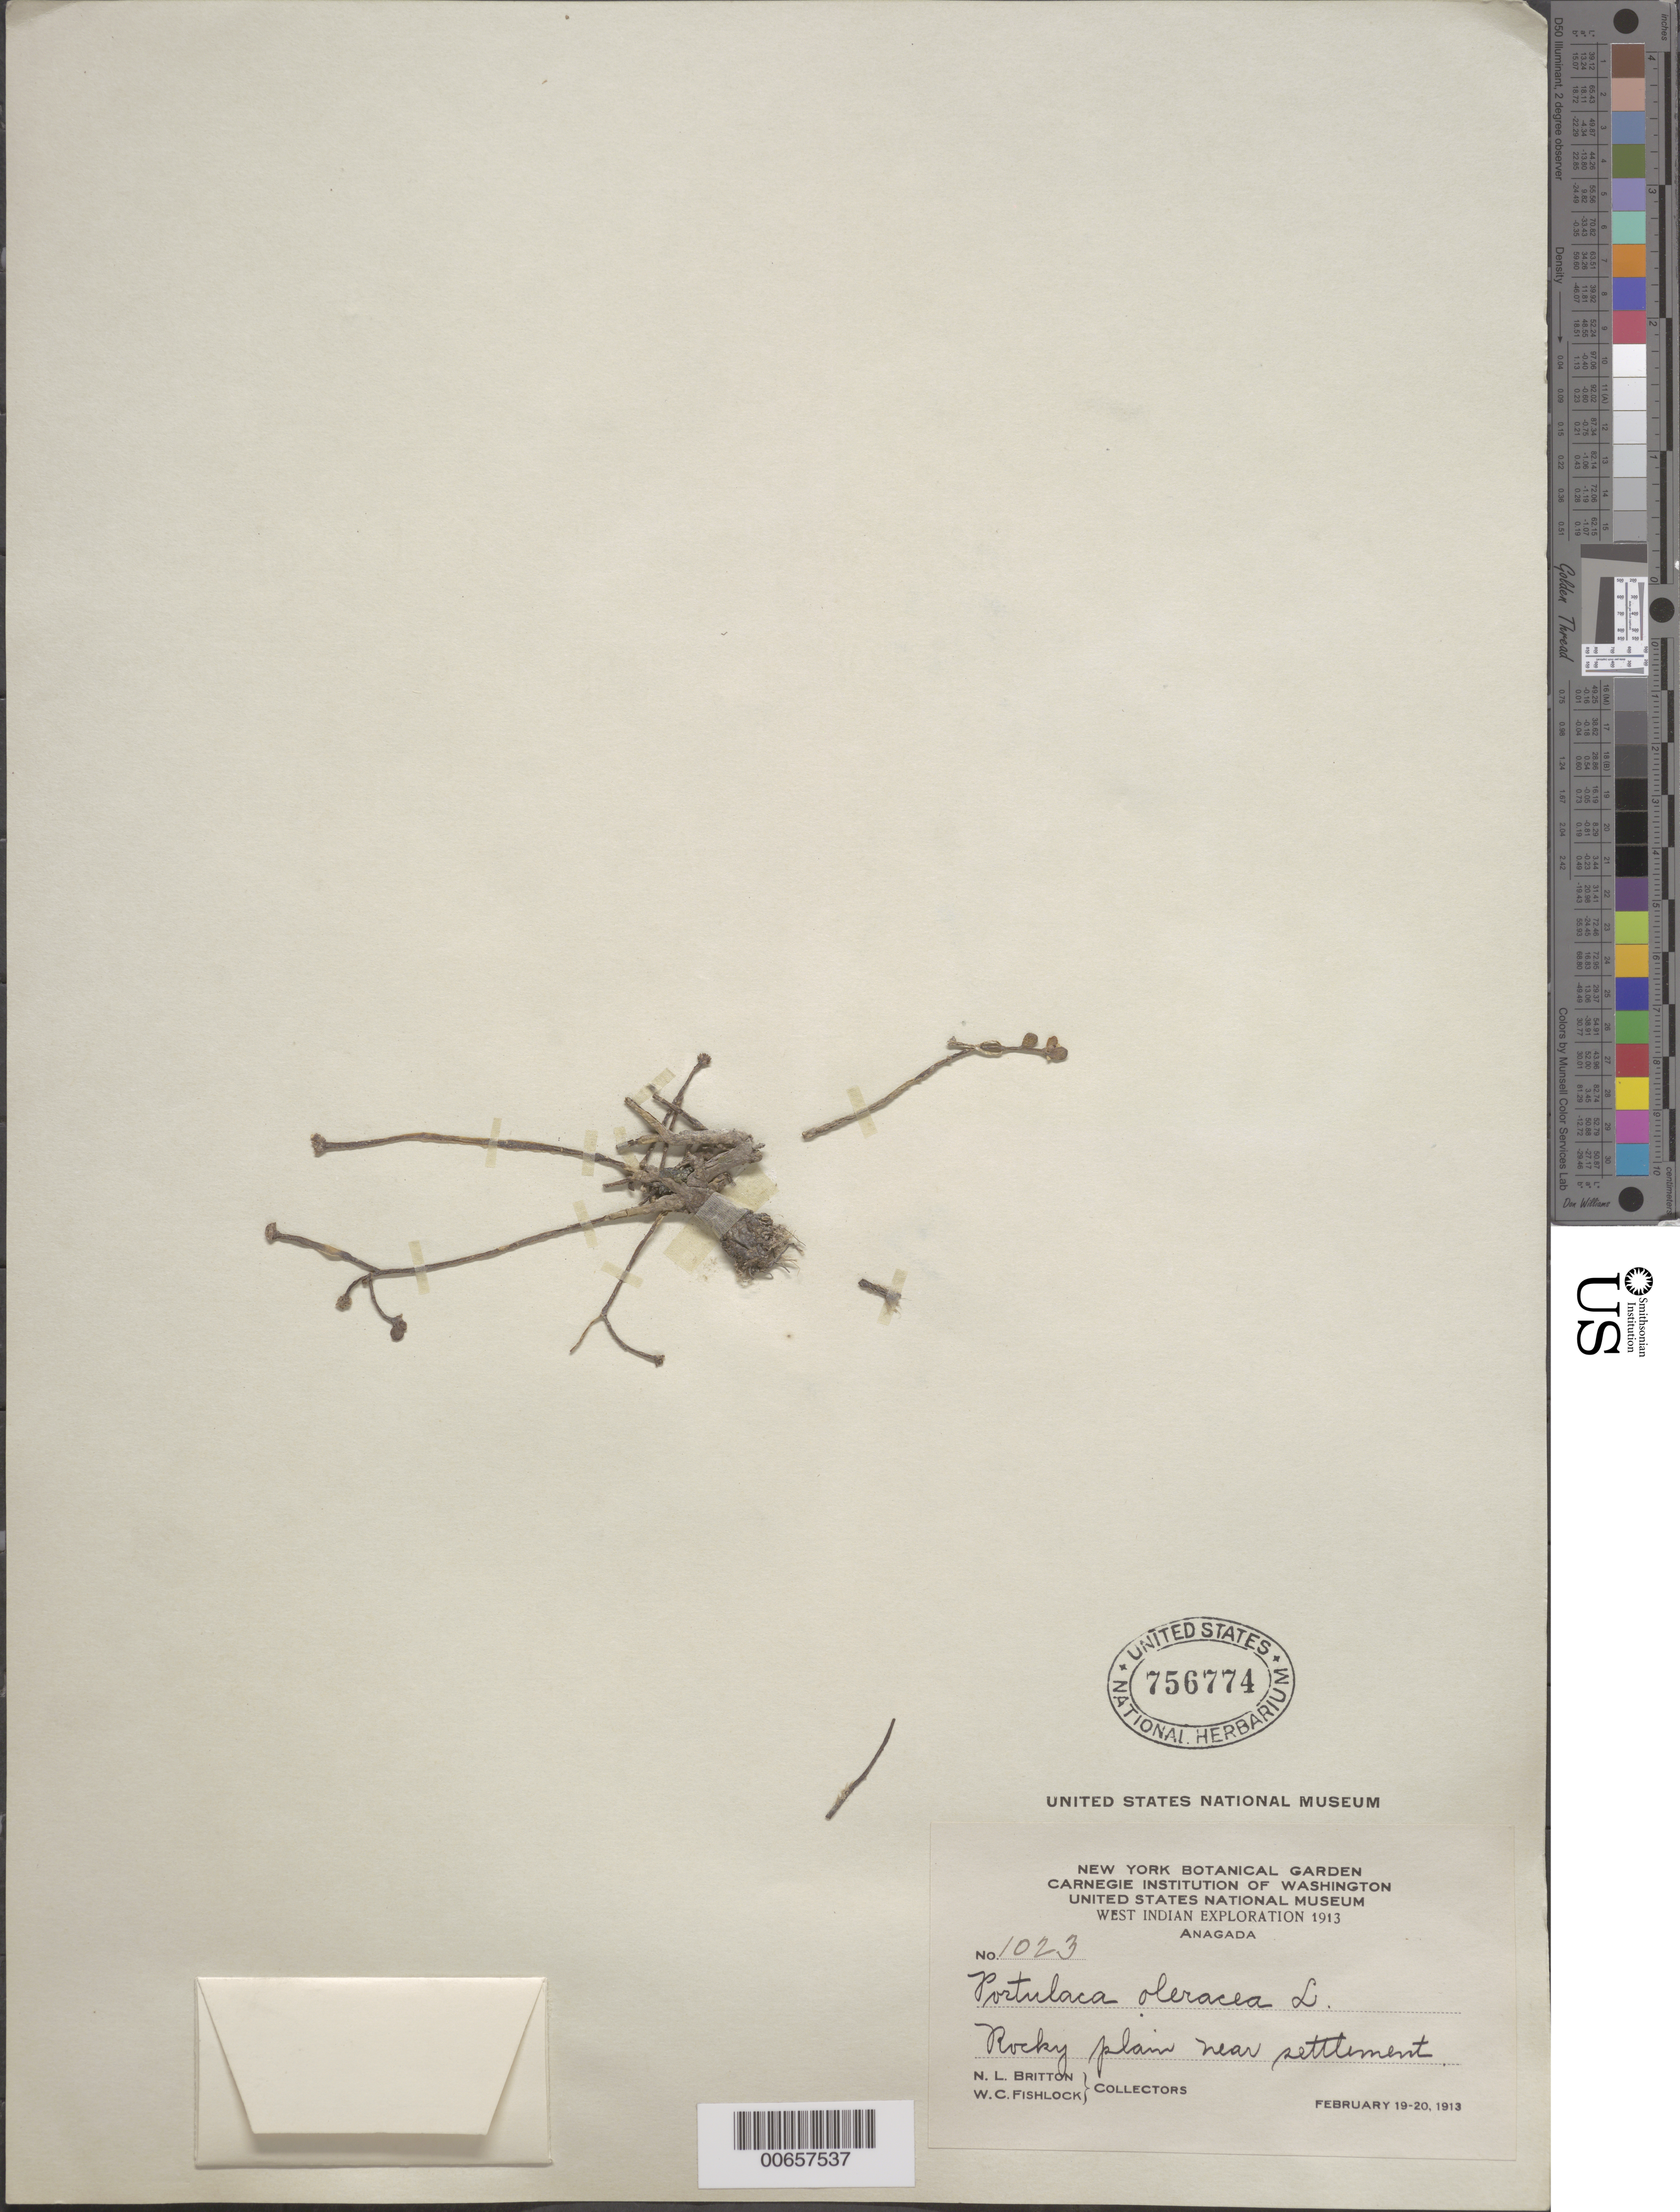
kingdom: Plantae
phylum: Tracheophyta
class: Magnoliopsida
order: Caryophyllales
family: Portulacaceae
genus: Portulaca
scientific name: Portulaca oleracea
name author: L.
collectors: N. Britton & W. Fishlock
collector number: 1023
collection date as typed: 19 Feb 1913 and 20 Feb 1913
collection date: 1913-02-19,1913-02-20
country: British Virgin Islands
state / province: Anegada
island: Anegada Island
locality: Settlement, near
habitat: Rocky plain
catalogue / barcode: US 756774